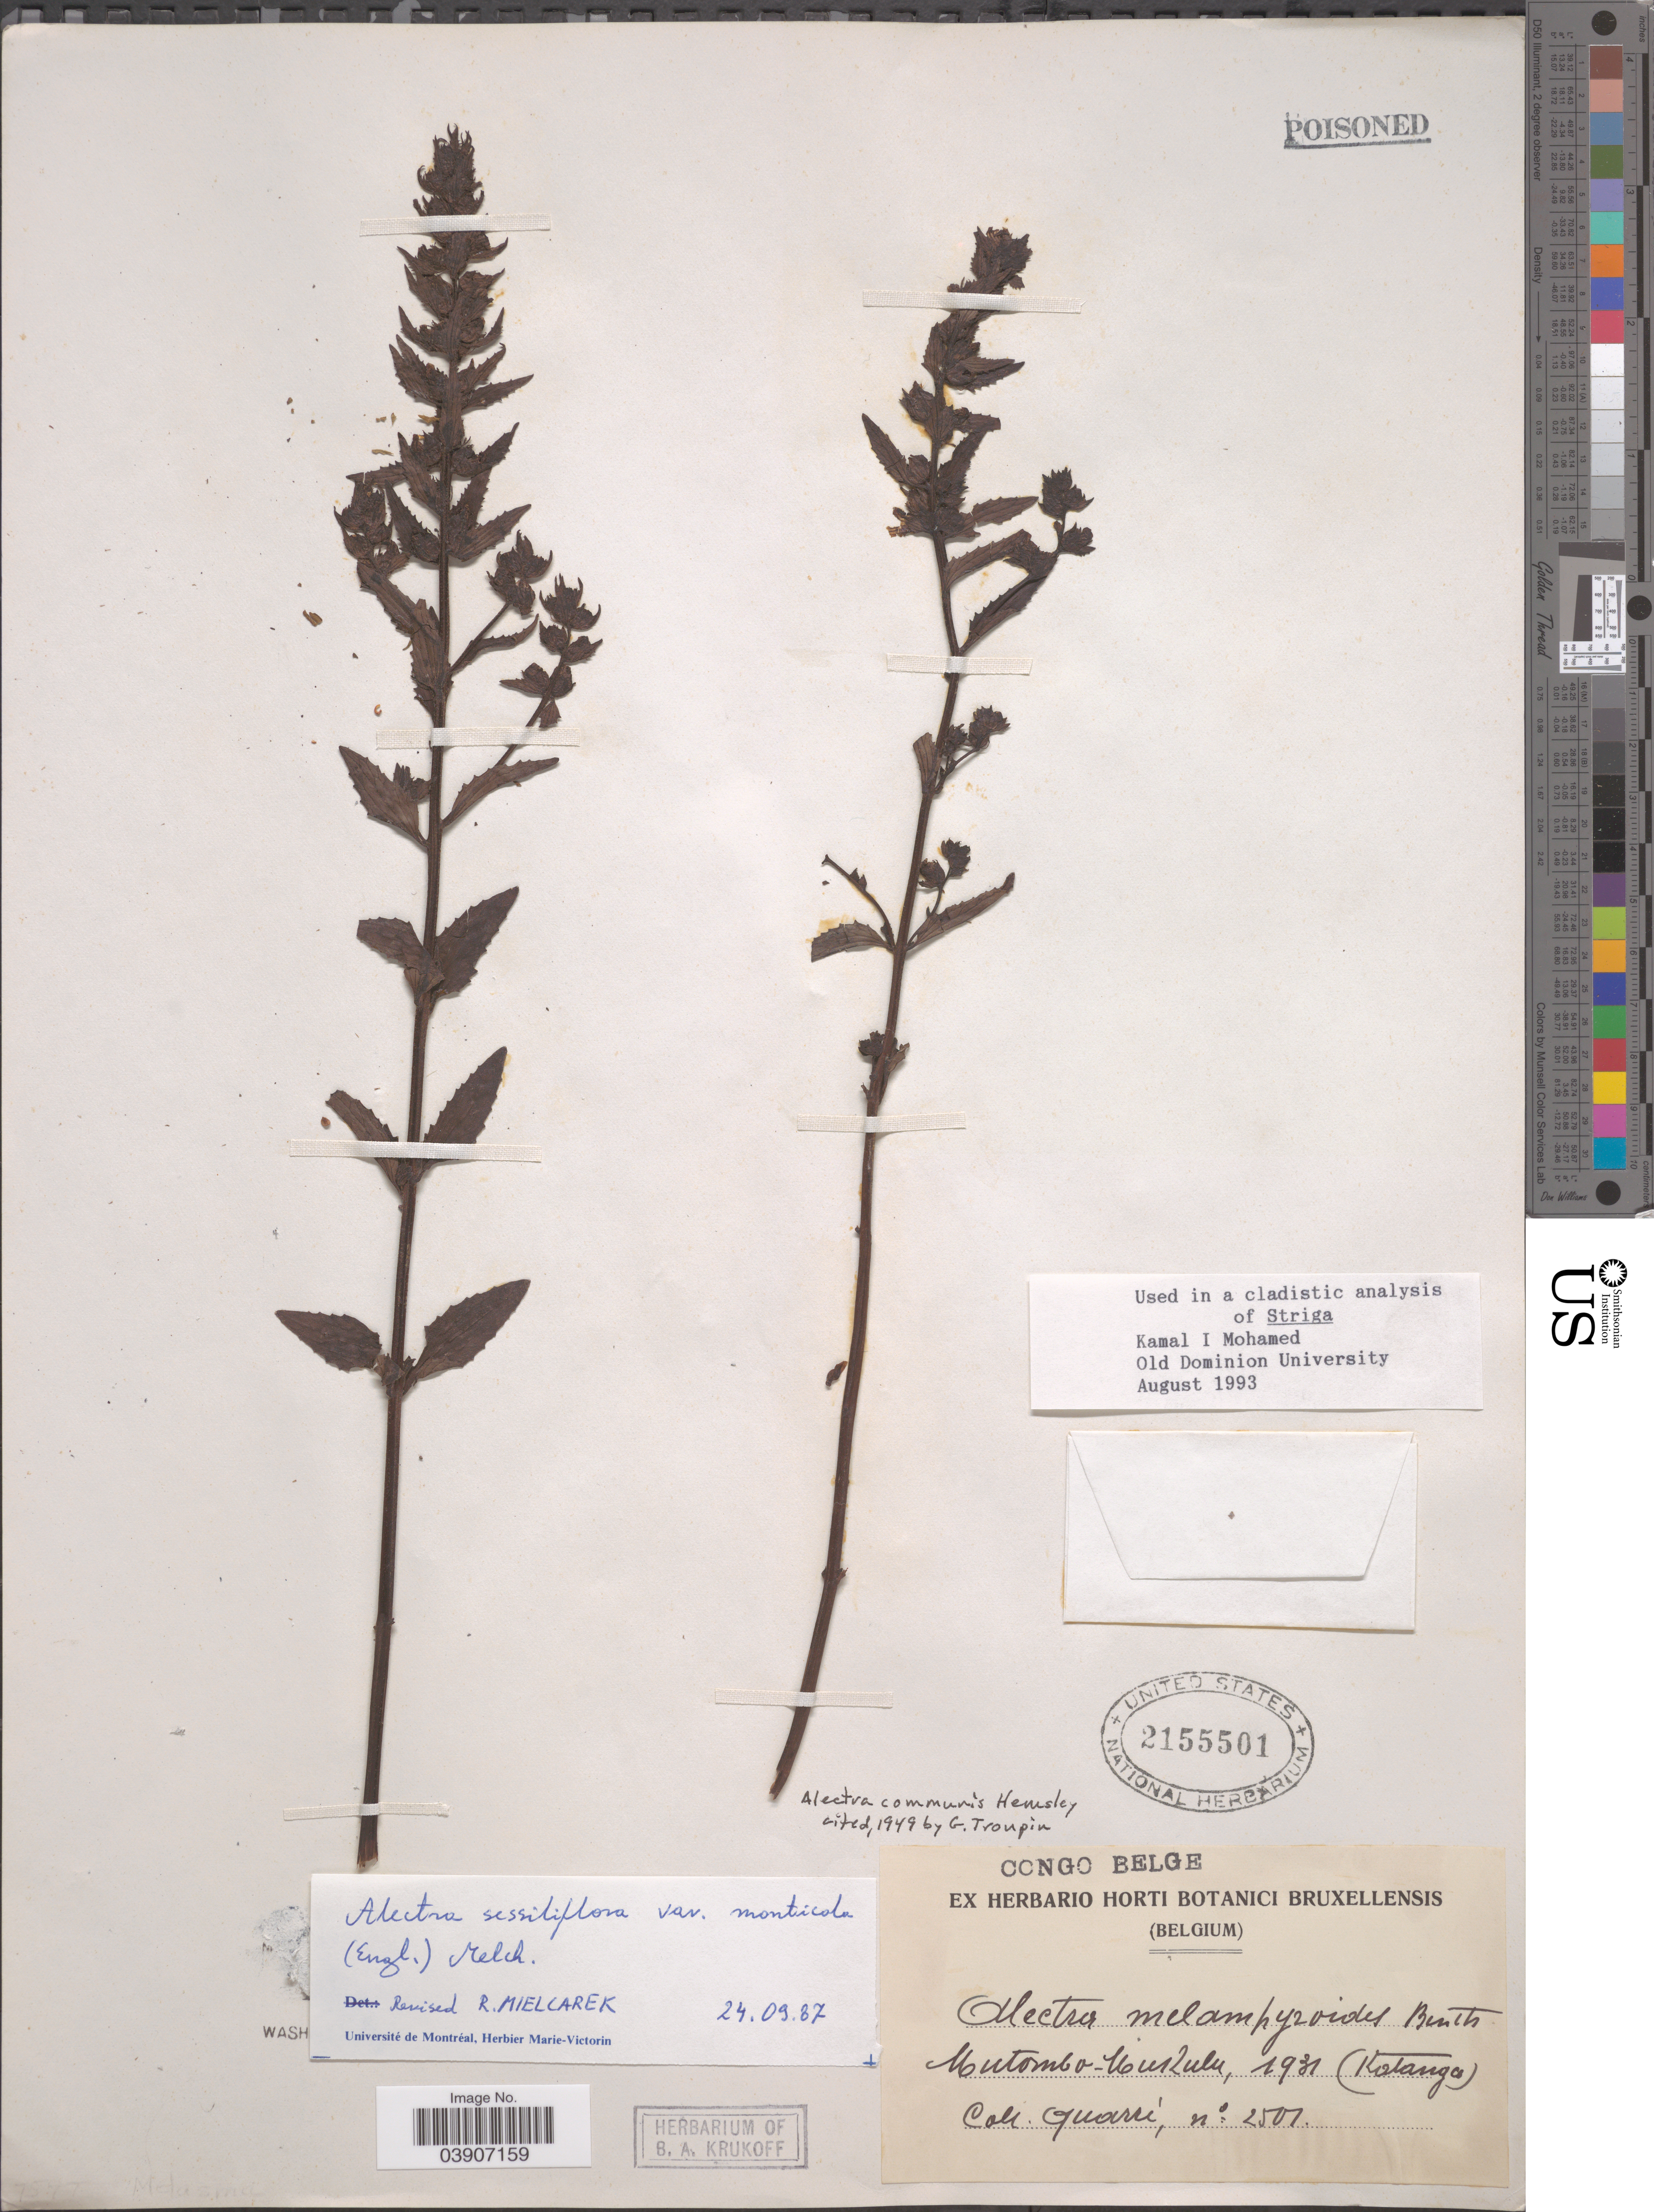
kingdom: Plantae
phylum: Tracheophyta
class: Magnoliopsida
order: Lamiales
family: Orobanchaceae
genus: Alectra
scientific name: Alectra sessiliflora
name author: (Vahl) Kuntze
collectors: -. Quarre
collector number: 2501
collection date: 1931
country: Congo, Democratic Republic of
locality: Congo Belge. Mutombo - Mukulu (Katanga).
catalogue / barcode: US 2155501